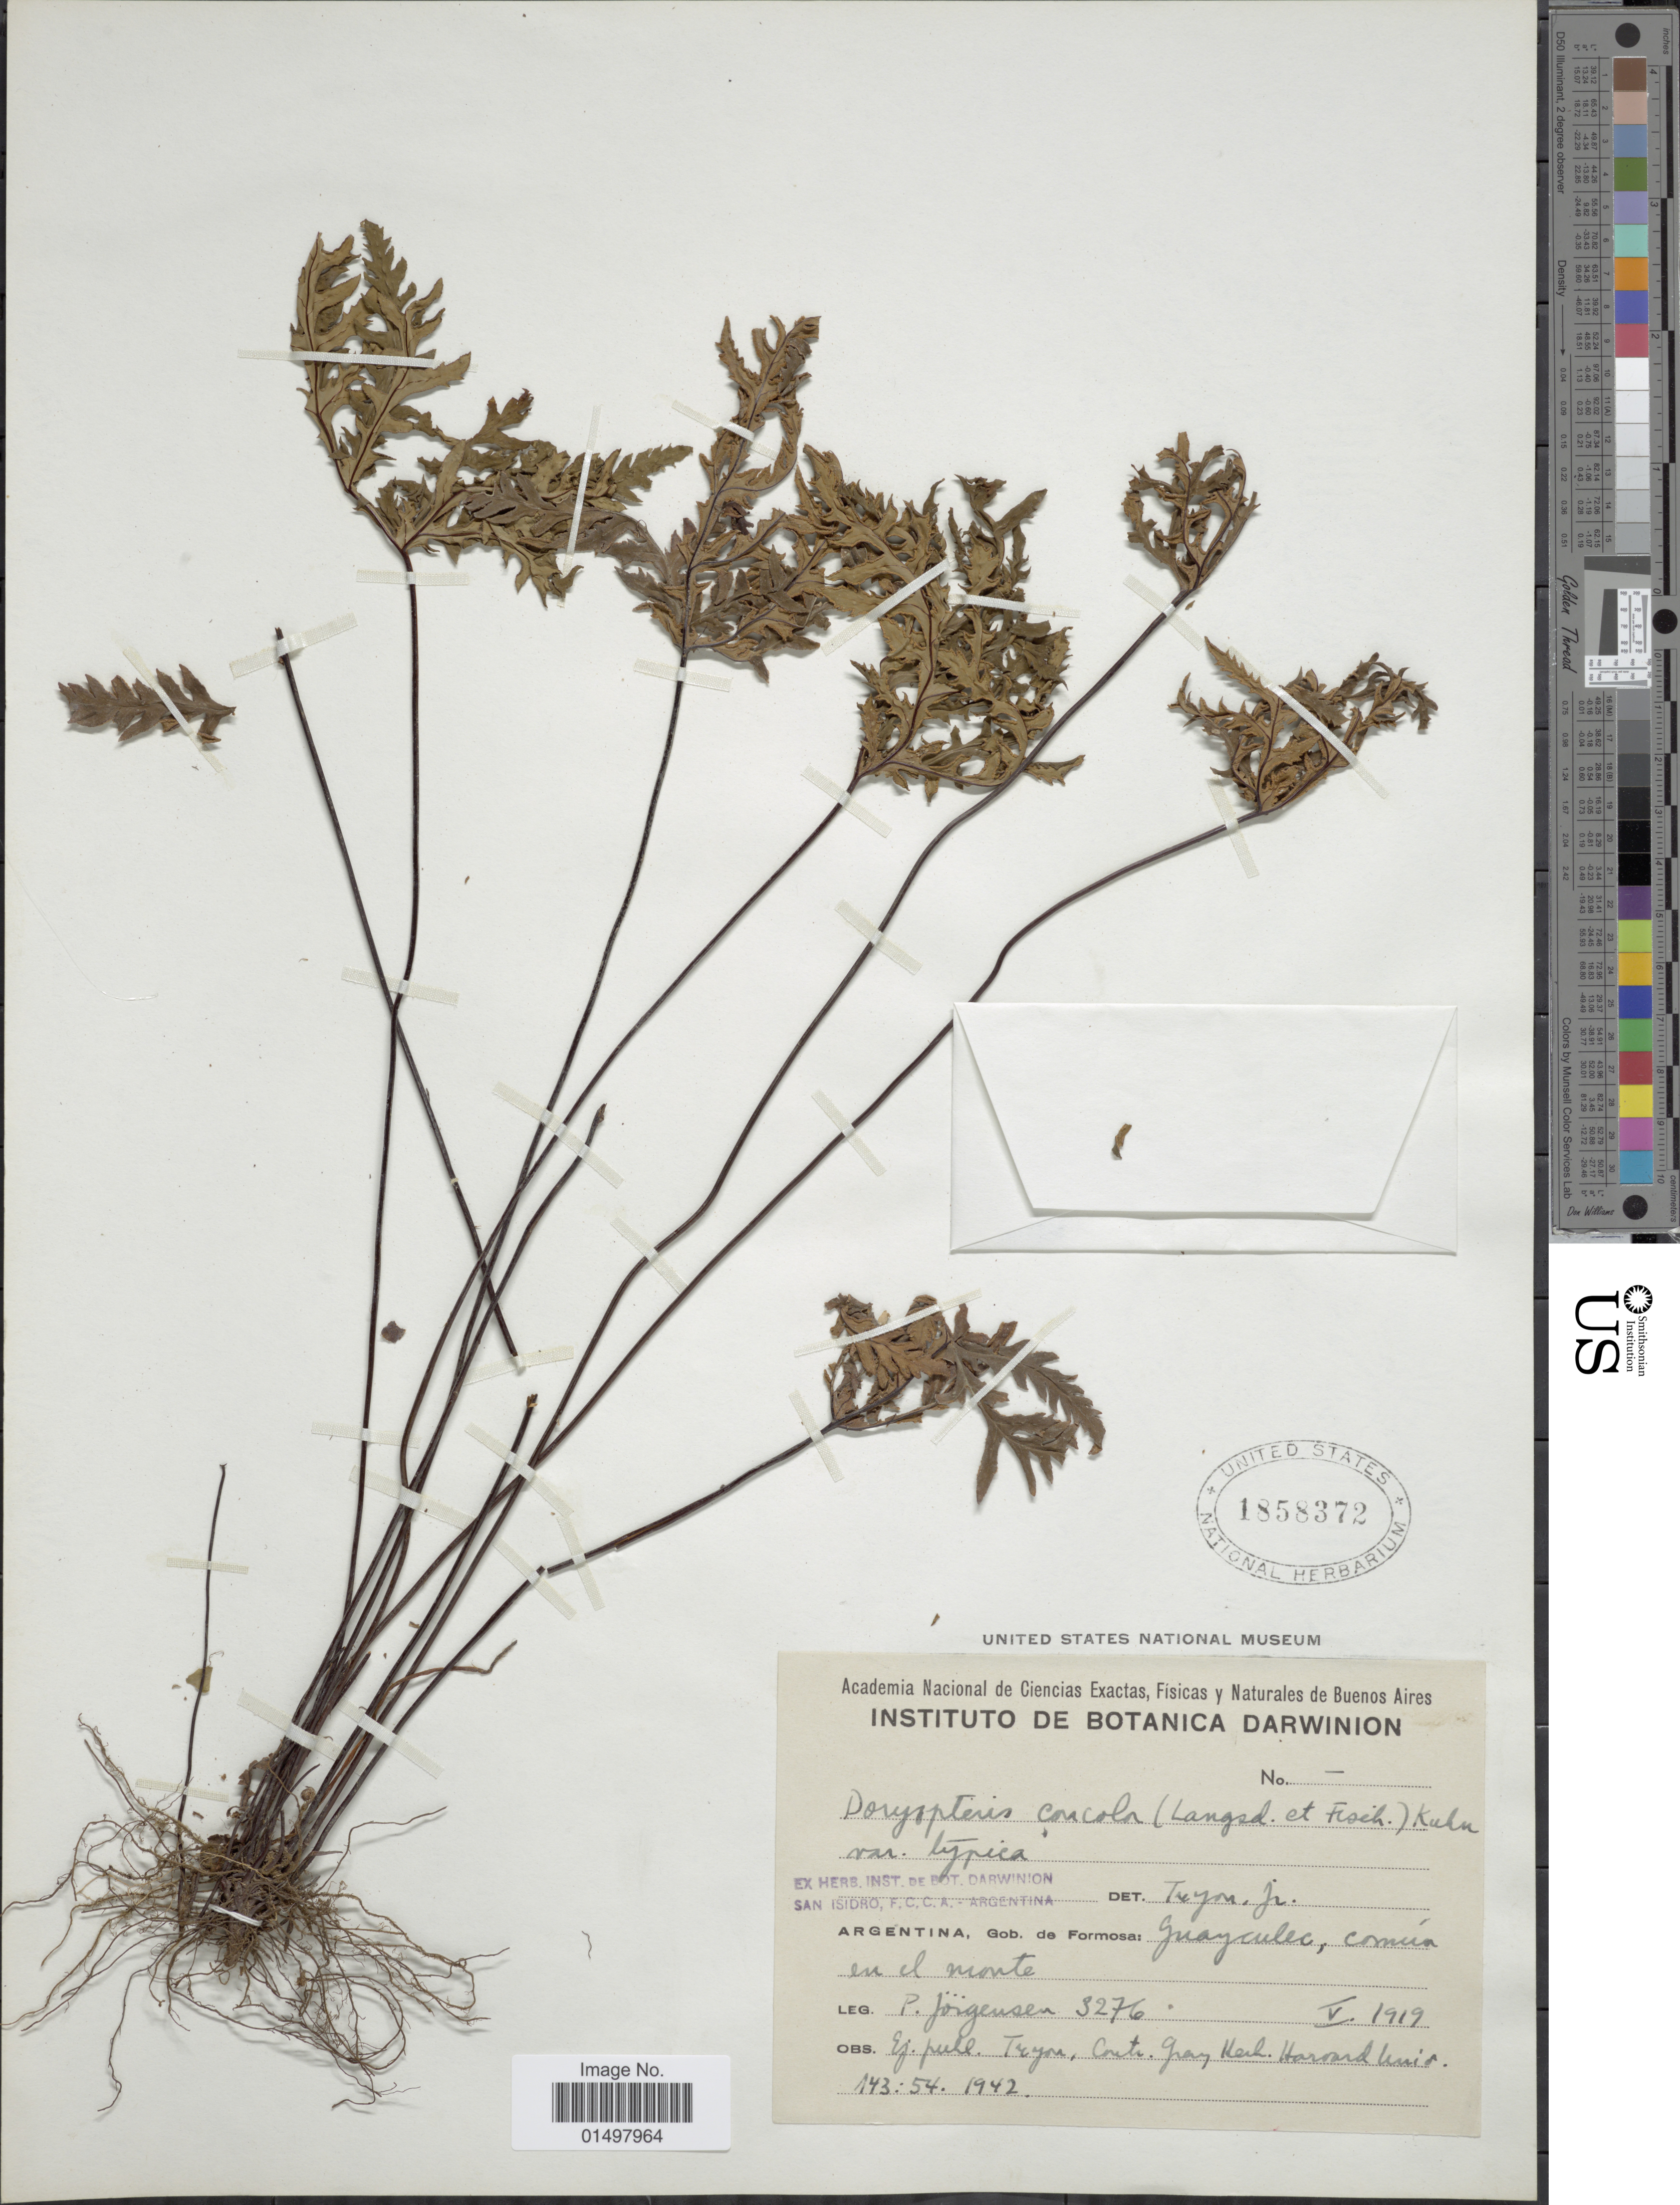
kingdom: Plantae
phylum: Tracheophyta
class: Polypodiopsida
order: Polypodiales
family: Pteridaceae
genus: Doryopteris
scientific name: Doryopteris concolor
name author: (Langsd. & Fisch.) Kuhn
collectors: P. Jörgensen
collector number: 3276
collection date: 1919-05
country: Argentina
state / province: Formosa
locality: Gob. de Formosa: Guaycolec: comun en el monte.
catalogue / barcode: US 1858372